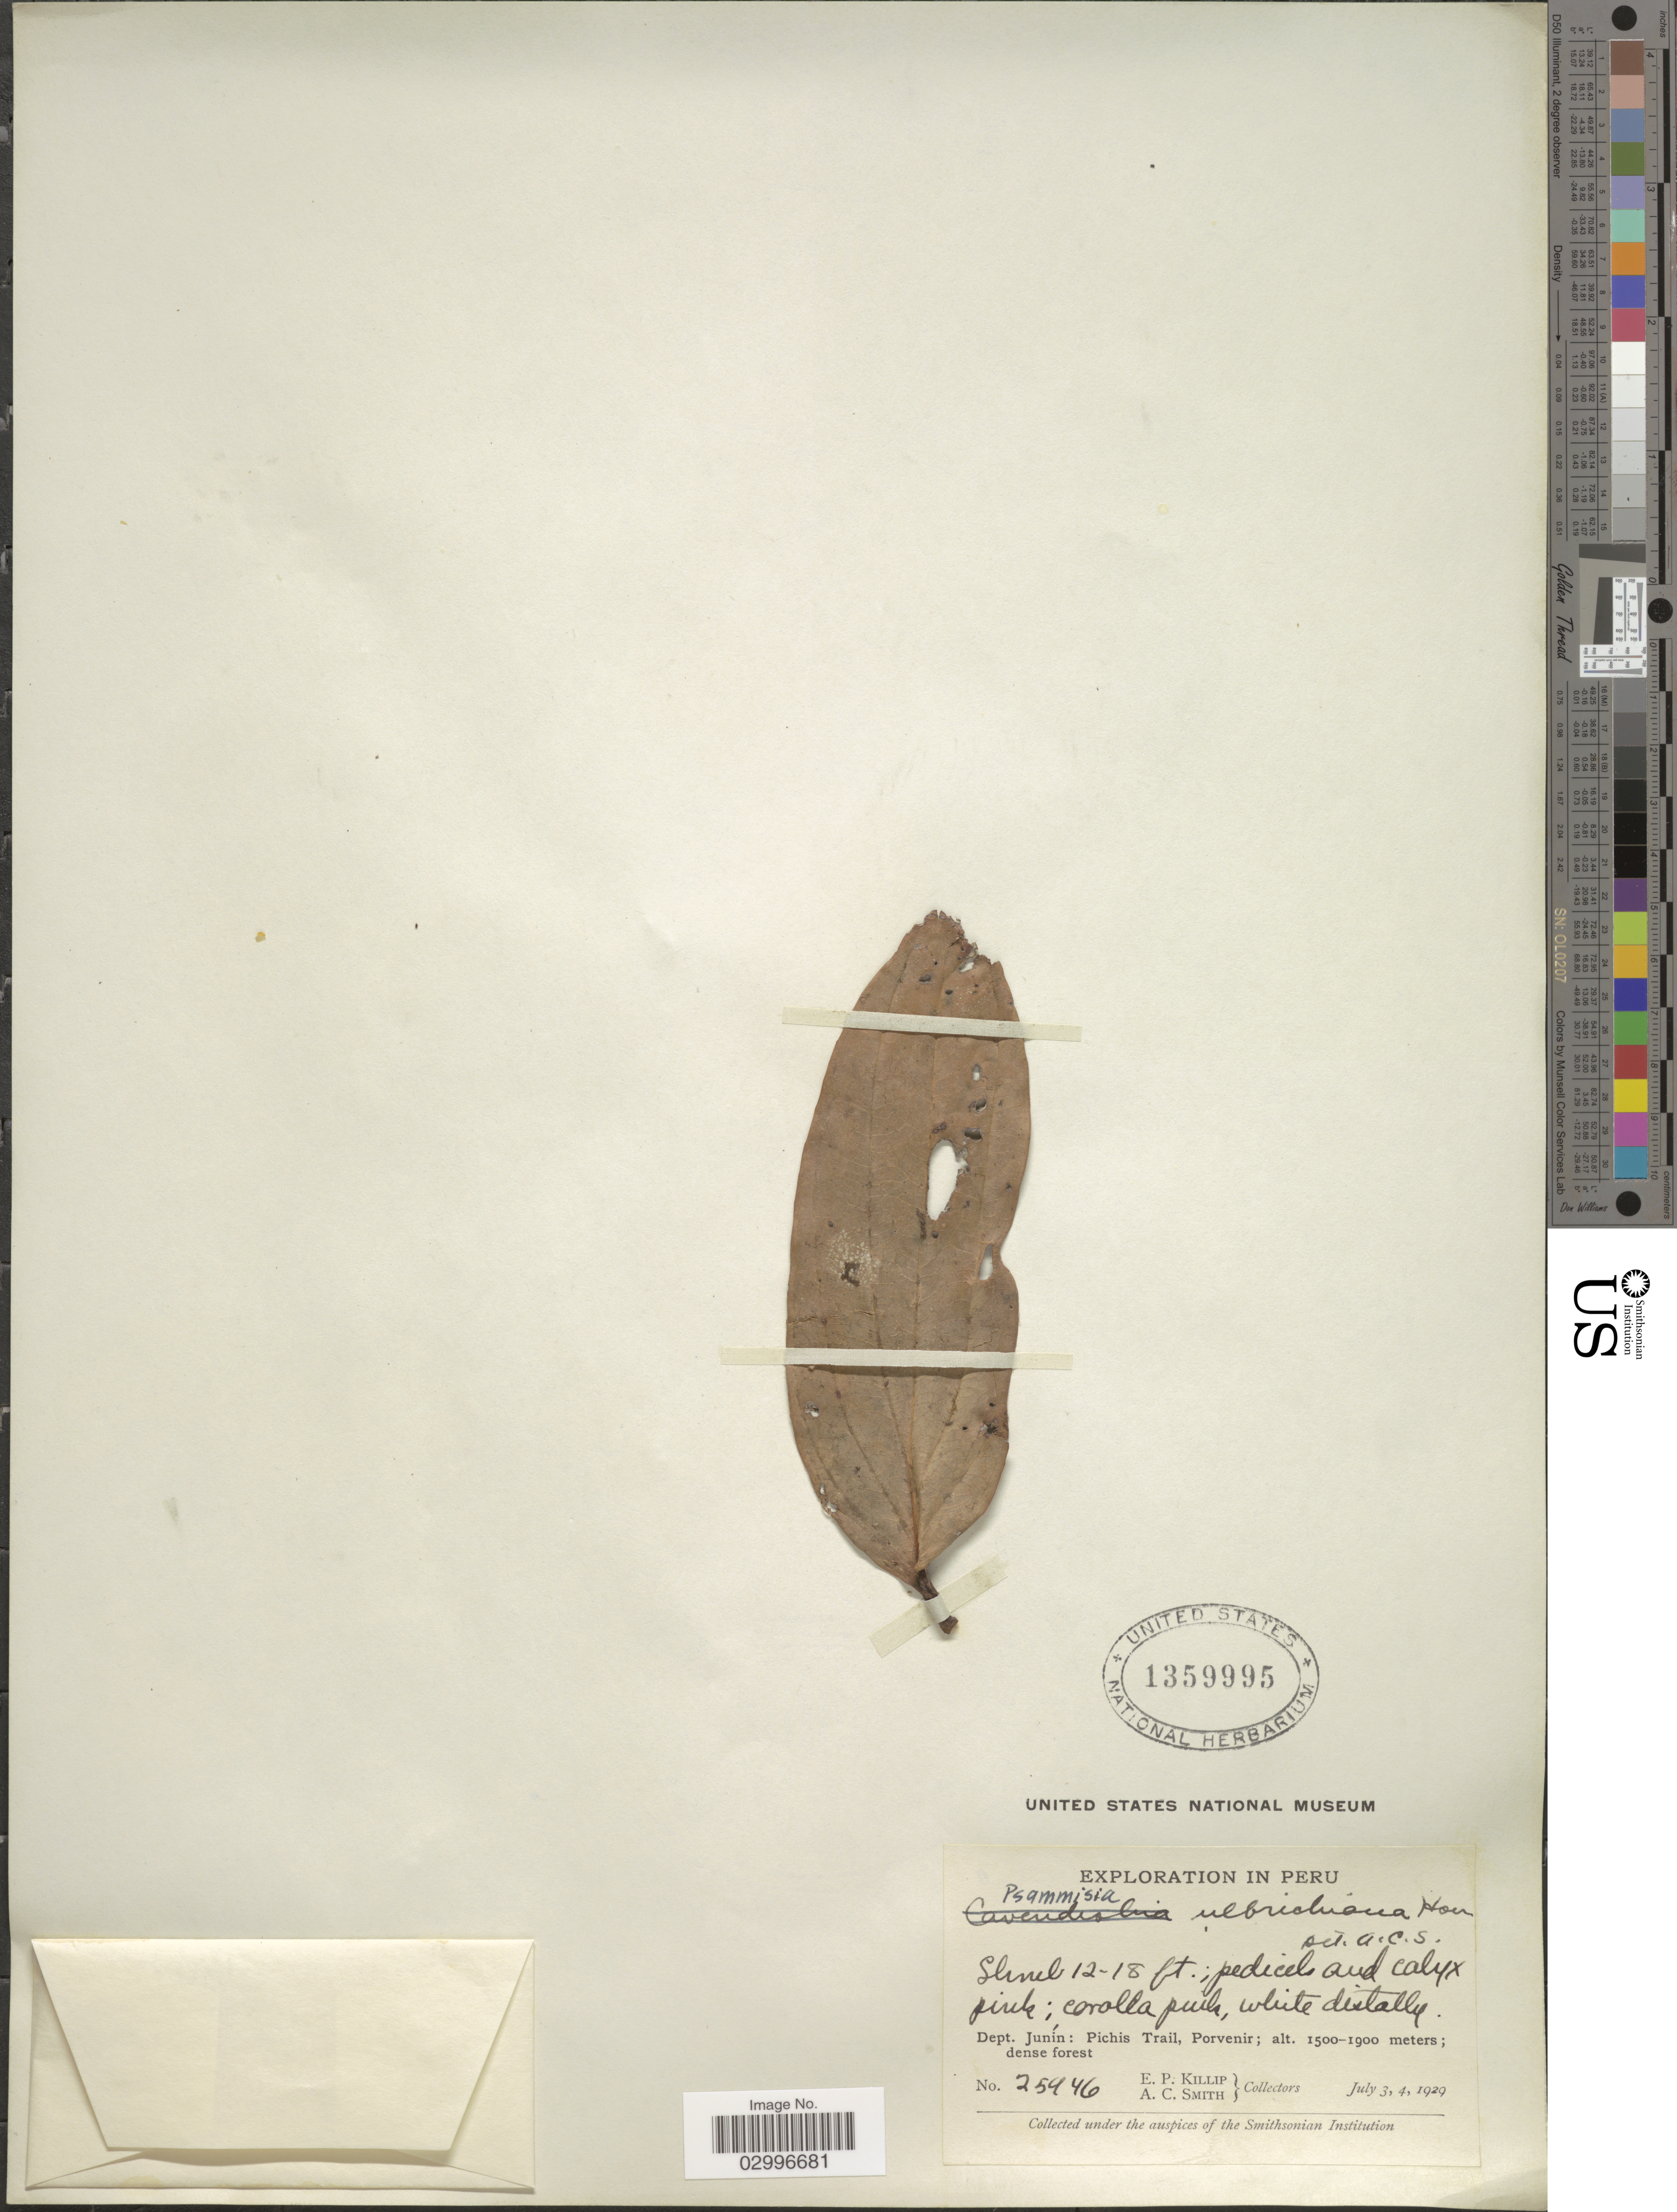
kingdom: Plantae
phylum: Tracheophyta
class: Magnoliopsida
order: Ericales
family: Ericaceae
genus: Psammisia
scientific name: Psammisia ulbrichiana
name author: Hoerold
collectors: E. P. Killip & A. C. Smith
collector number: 25946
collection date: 1929-07-03/1929-07-04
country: Peru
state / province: Junín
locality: Dept. Junín: Pichis Trail, Porvenir.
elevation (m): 1500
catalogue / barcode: US 1359995